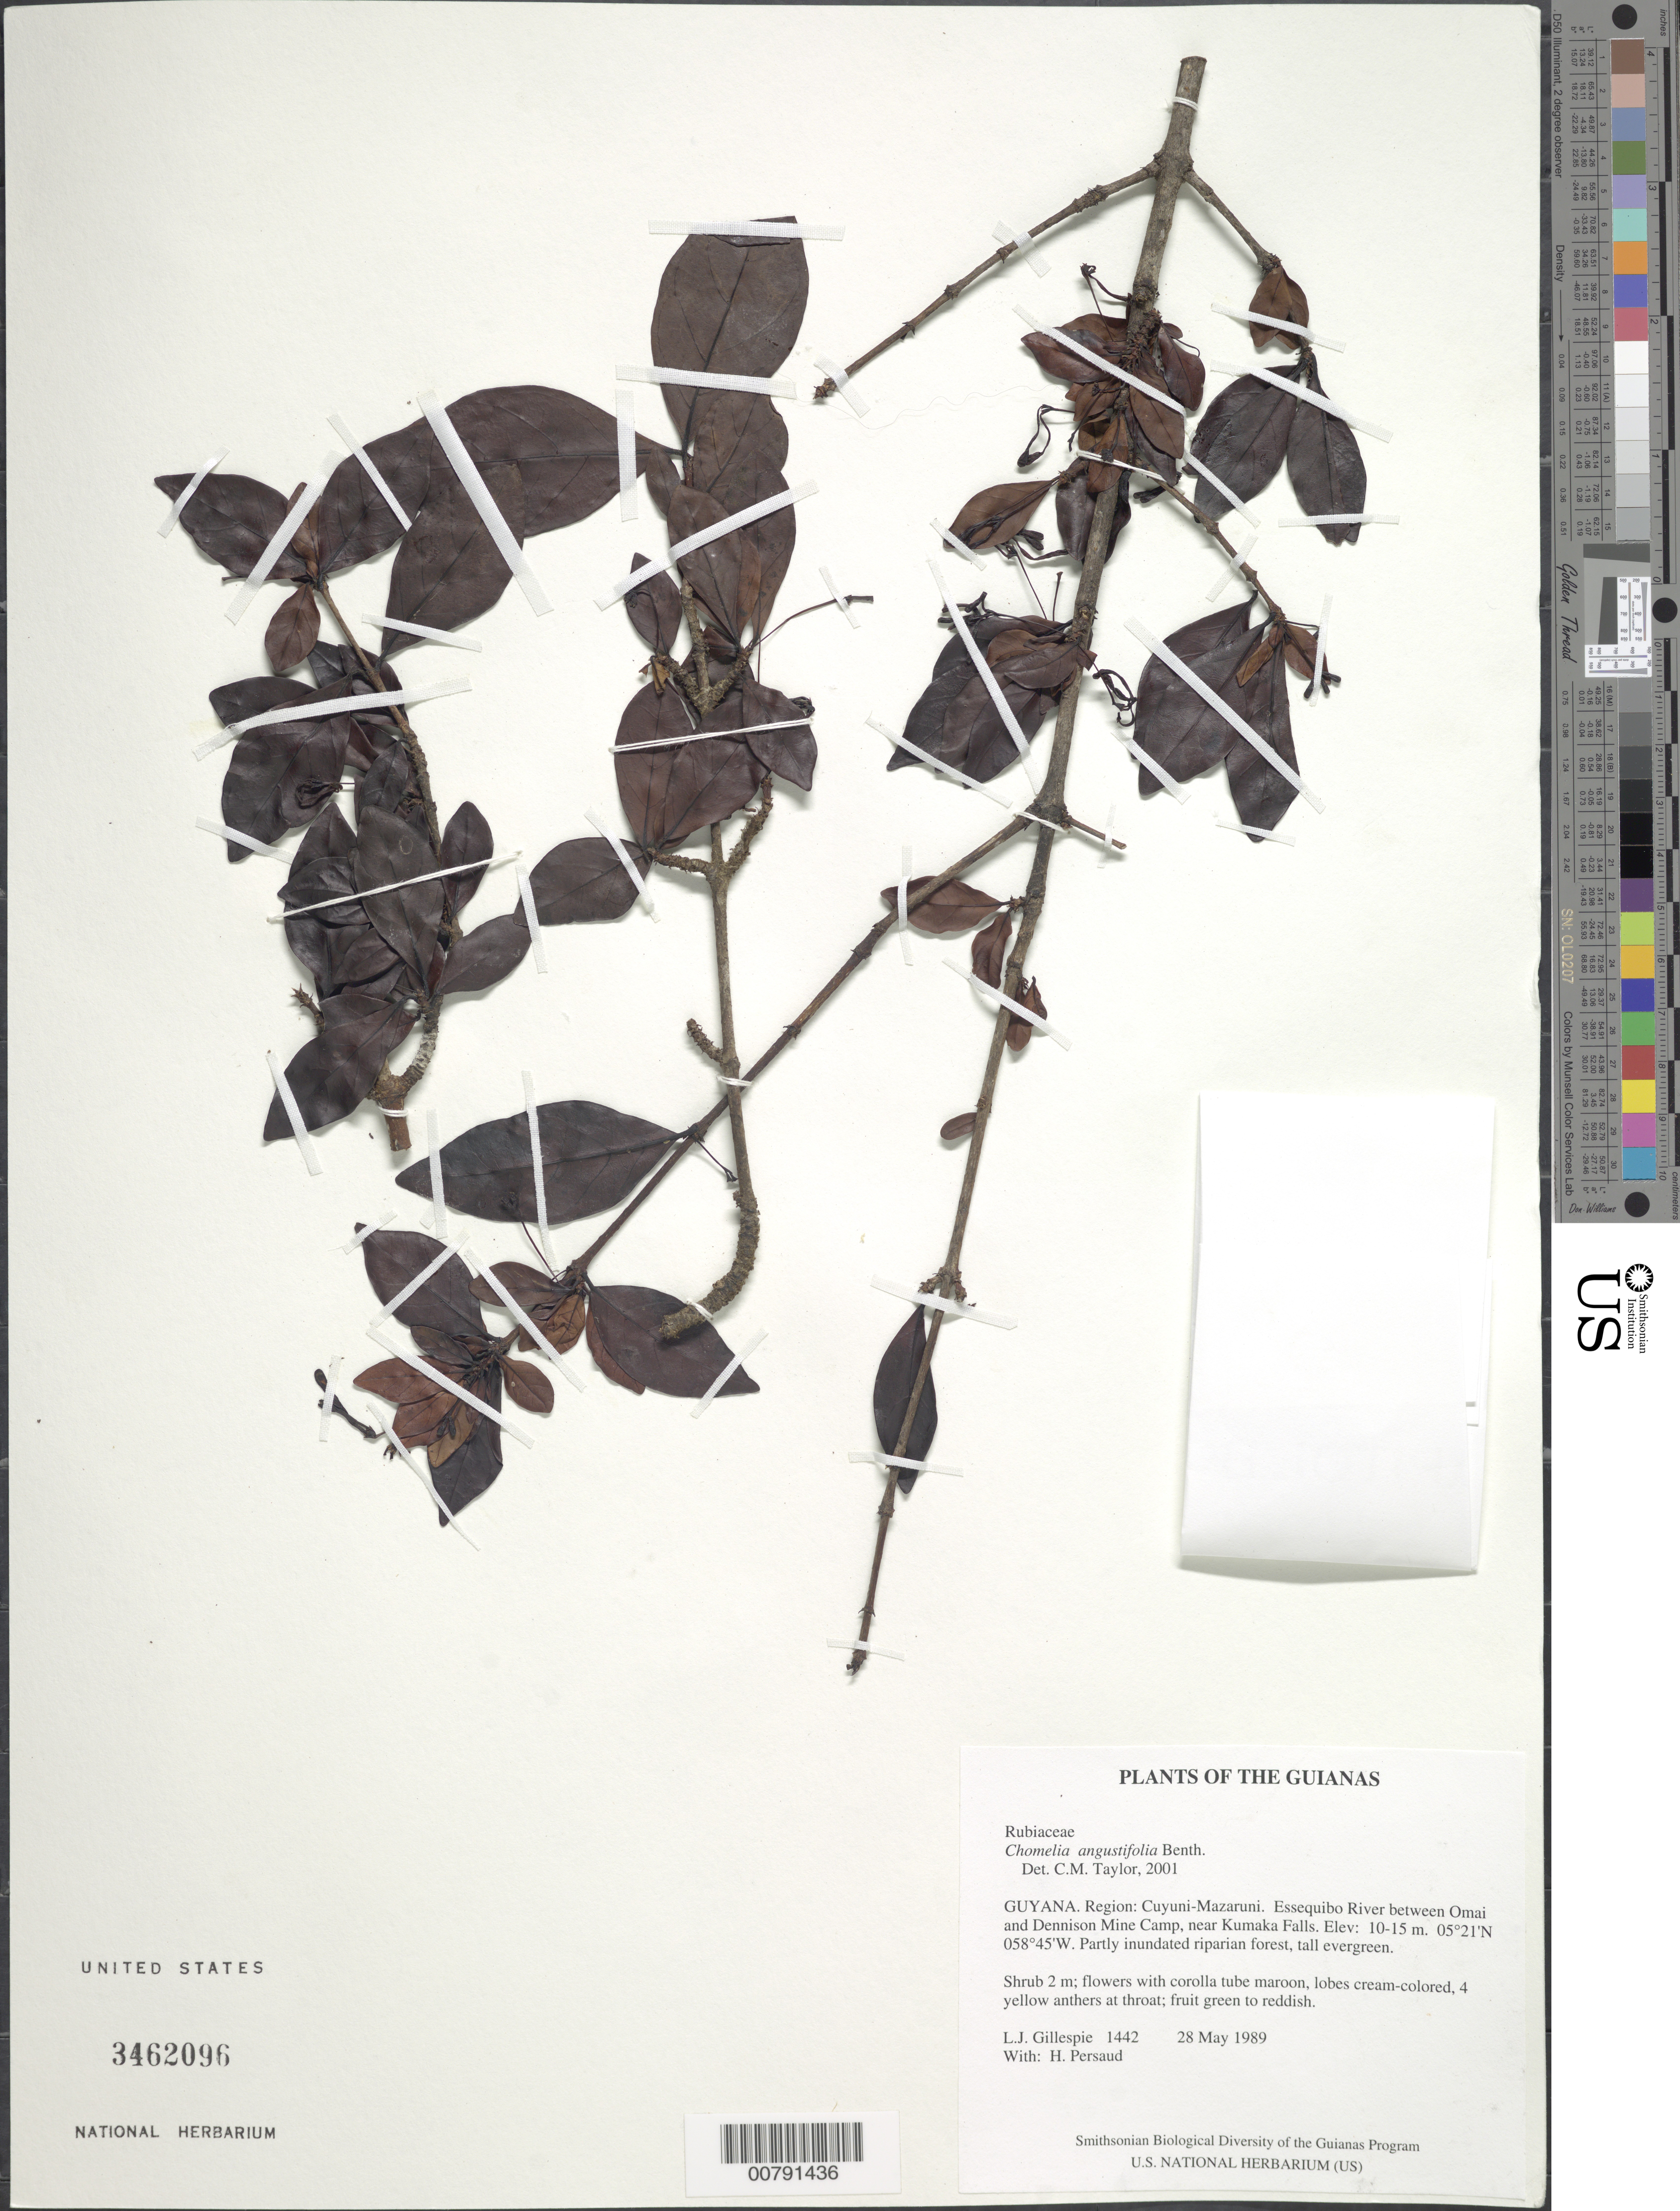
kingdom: Plantae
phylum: Tracheophyta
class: Magnoliopsida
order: Gentianales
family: Rubiaceae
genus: Chomelia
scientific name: Chomelia angustifolia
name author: Benth.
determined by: Taylor, Charlotte M.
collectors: L. J. Gillespie & H. Persaud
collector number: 1442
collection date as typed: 28 May 1989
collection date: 1989-05-28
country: Guyana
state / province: Cuyuni-Mazaruni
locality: Essequibo River between Omai and Dennison Mine Camp, near Kumaka Falls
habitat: Partly inundated riparian forest, tall evergreen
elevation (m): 10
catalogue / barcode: US 3462096